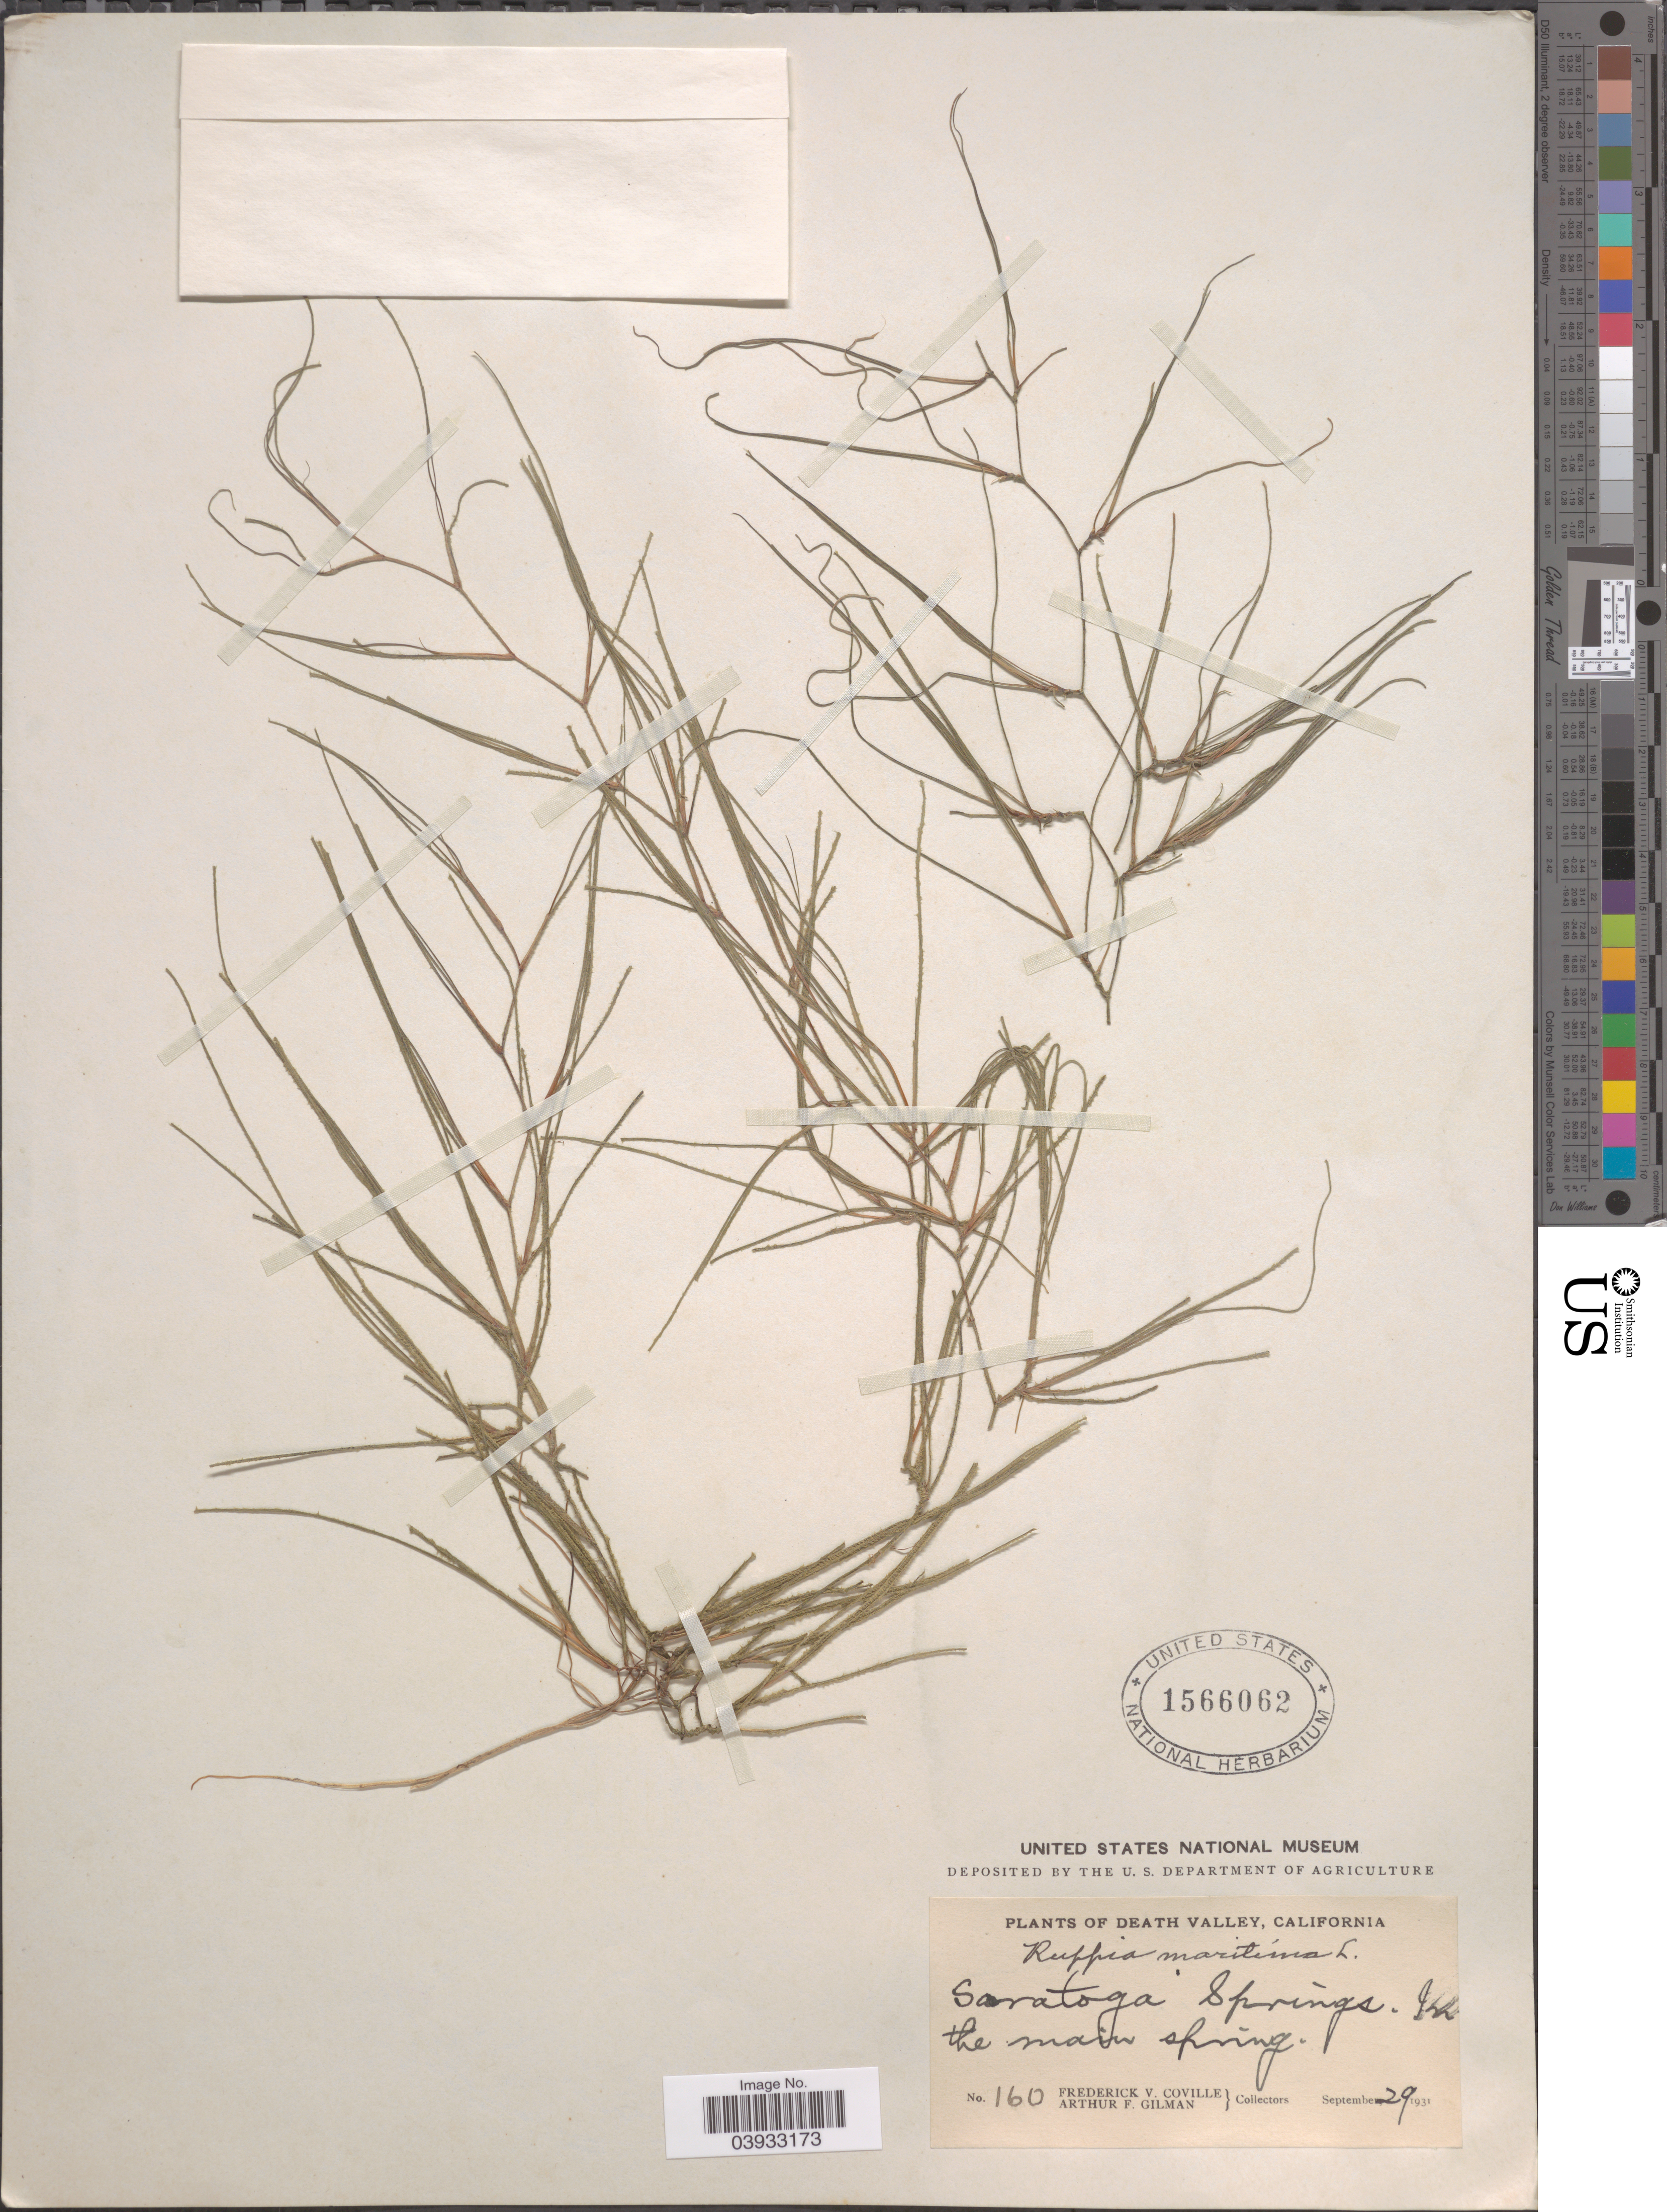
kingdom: Plantae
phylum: Tracheophyta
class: Liliopsida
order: Alismatales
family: Ruppiaceae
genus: Ruppia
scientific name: Ruppia maritima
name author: L.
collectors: F. V. Coville & A. Gilman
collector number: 160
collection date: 1931-09-29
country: United States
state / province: California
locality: Death Valley. Saratoga Springs. In the main spring.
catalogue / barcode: US 1566062